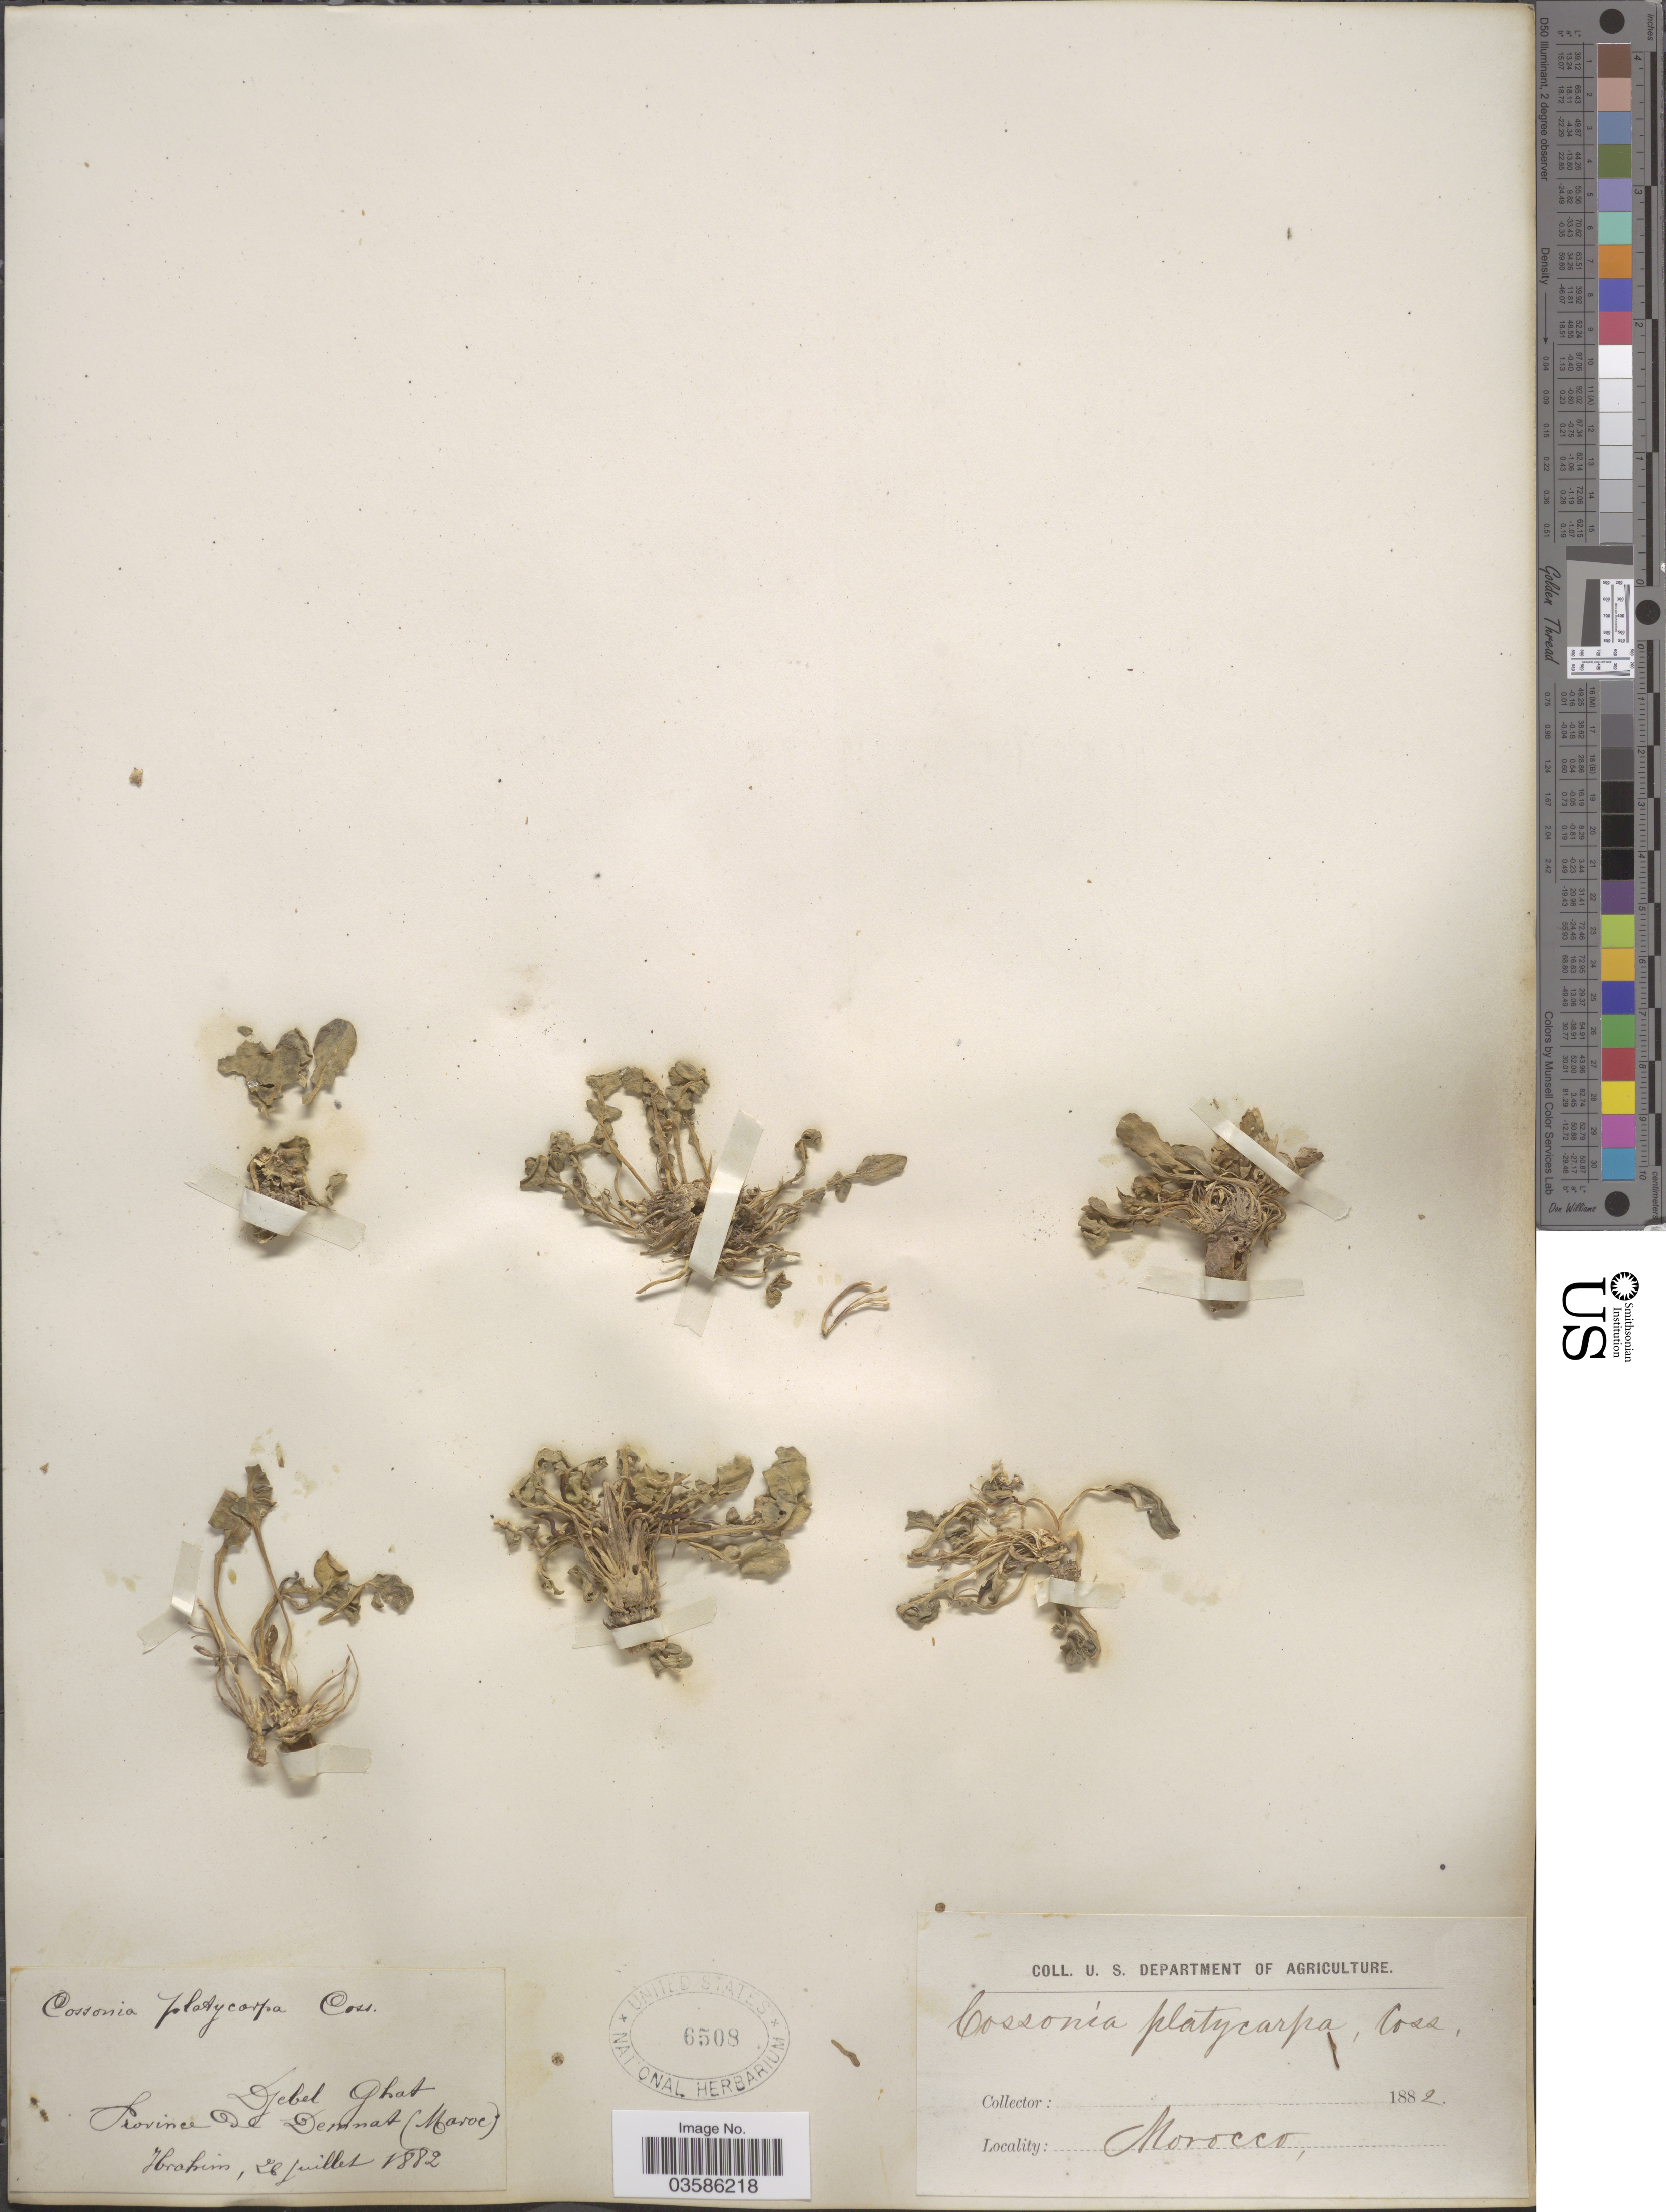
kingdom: Plantae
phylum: Tracheophyta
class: Magnoliopsida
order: Brassicales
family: Brassicaceae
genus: Cossonia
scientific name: Cossonia platycarpa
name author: Coss.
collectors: -. Ibrahim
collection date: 1882-07-26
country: Morocco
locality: Djebel Ghat. Province de Demnat.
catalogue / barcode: US 6508